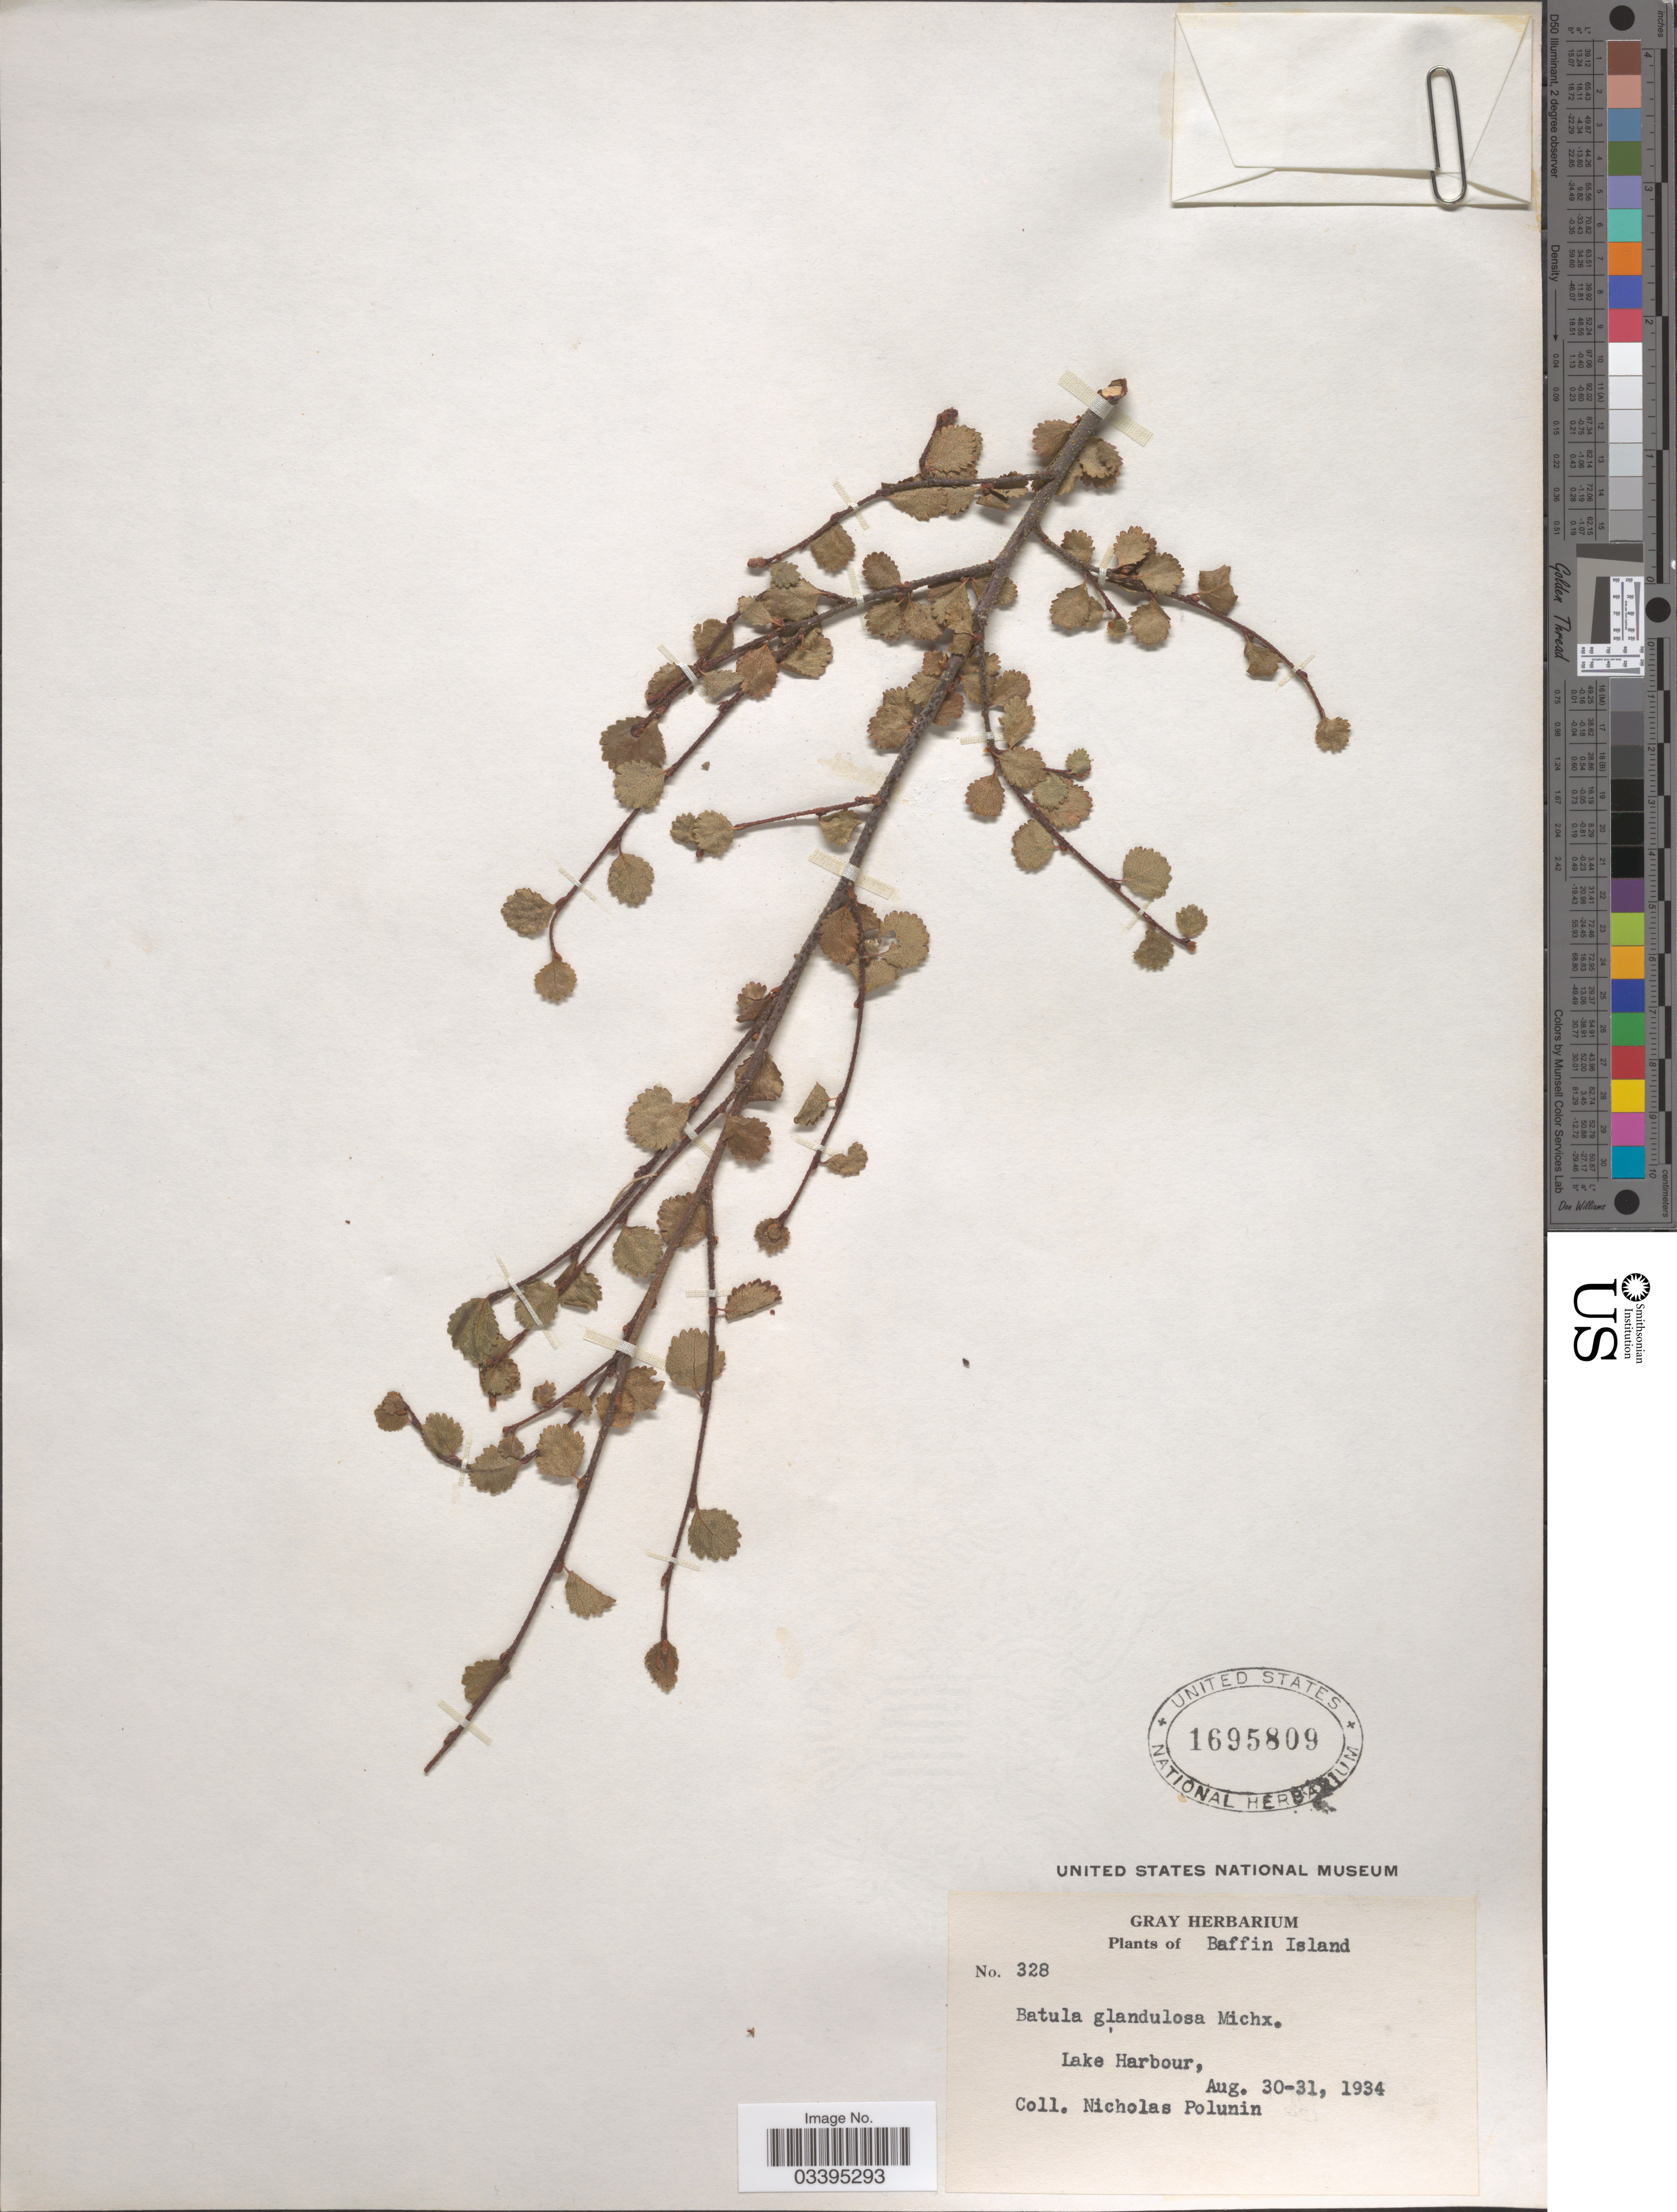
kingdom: Plantae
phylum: Tracheophyta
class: Magnoliopsida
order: Fagales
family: Betulaceae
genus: Betula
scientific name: Betula glandulosa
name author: Michx.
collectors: N. V. Polunin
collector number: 328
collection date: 1934-08-30/1934-08-31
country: Canada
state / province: Nunavut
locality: Baffin Island. Lake Harbour.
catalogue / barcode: US 1695809